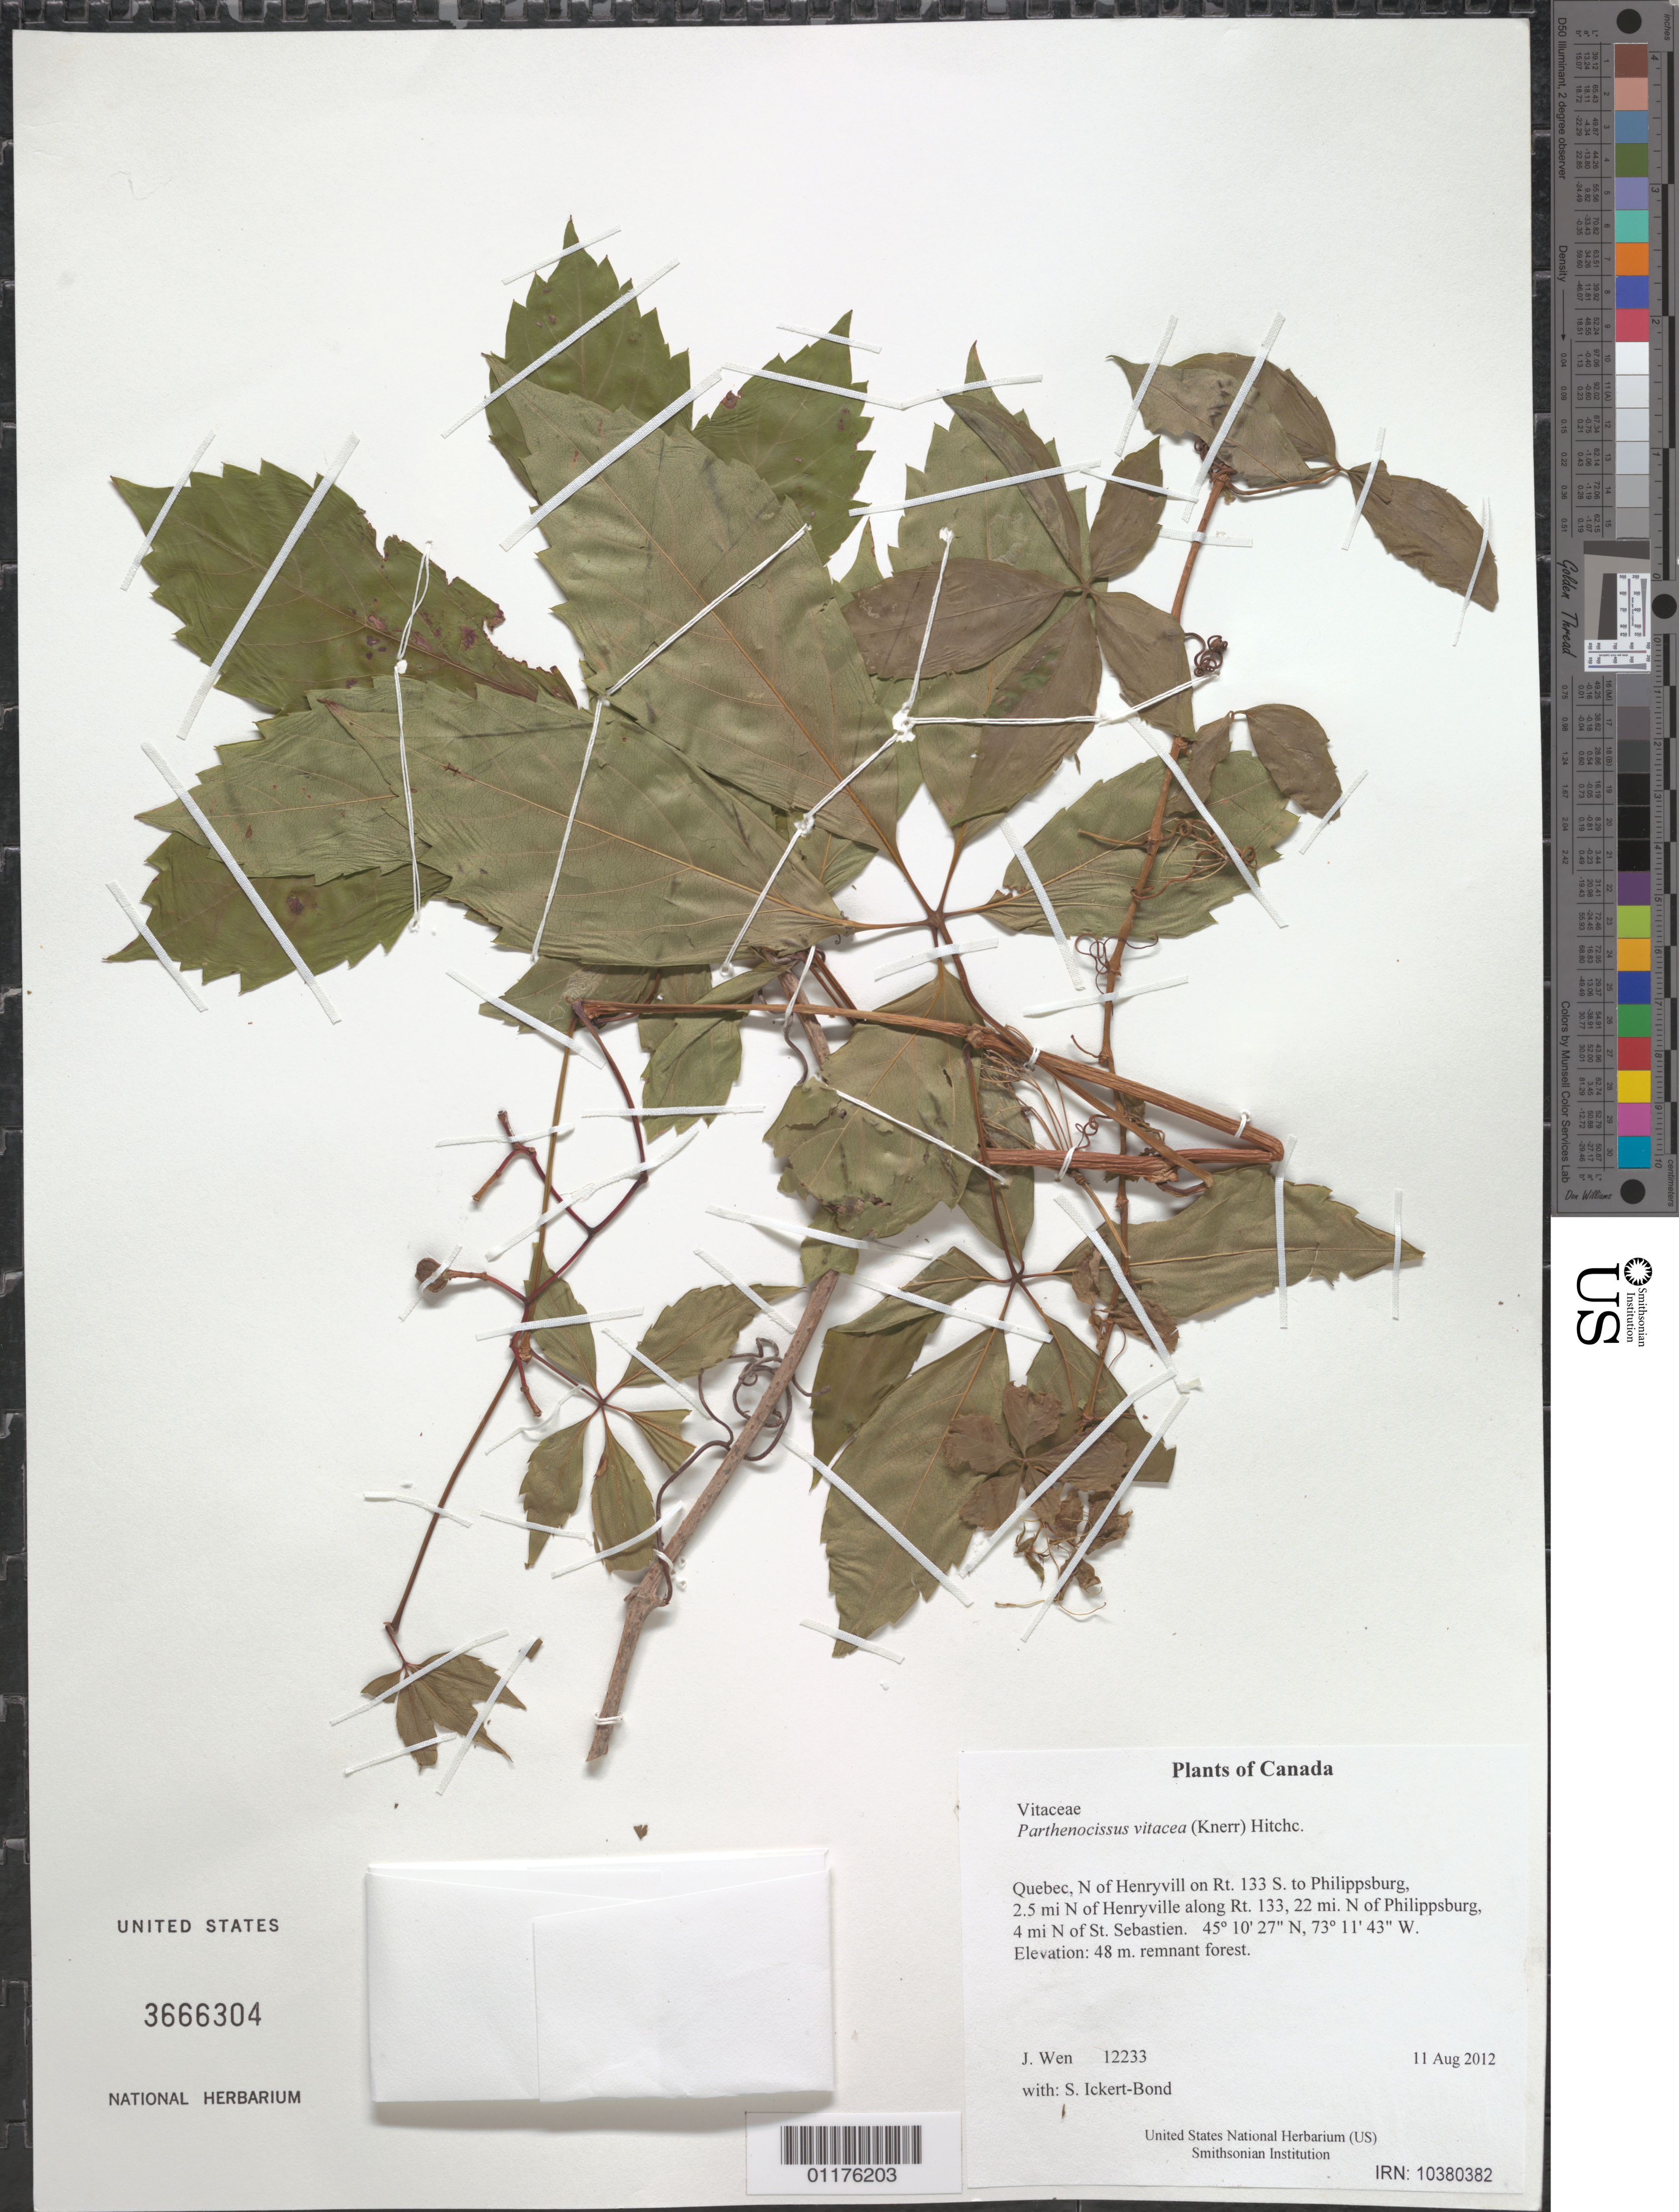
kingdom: Plantae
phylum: Tracheophyta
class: Magnoliopsida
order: Vitales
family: Vitaceae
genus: Parthenocissus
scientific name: Parthenocissus vitacea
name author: (Knerr) Hitchc.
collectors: J. Wen & S. Ickert-Bond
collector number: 12233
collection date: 2012-08-11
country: Canada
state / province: Quebec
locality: N of Henryvill on Rt. 133 S. to Philippsburg, 2.5 mi N of Henryville along Rt. 133, 22 mi. N of Philippsburg, 4 mi N of St. Sebastien.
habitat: remnant forest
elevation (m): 48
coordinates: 45 10.446 N, 73 11.717 W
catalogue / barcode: US 3666304